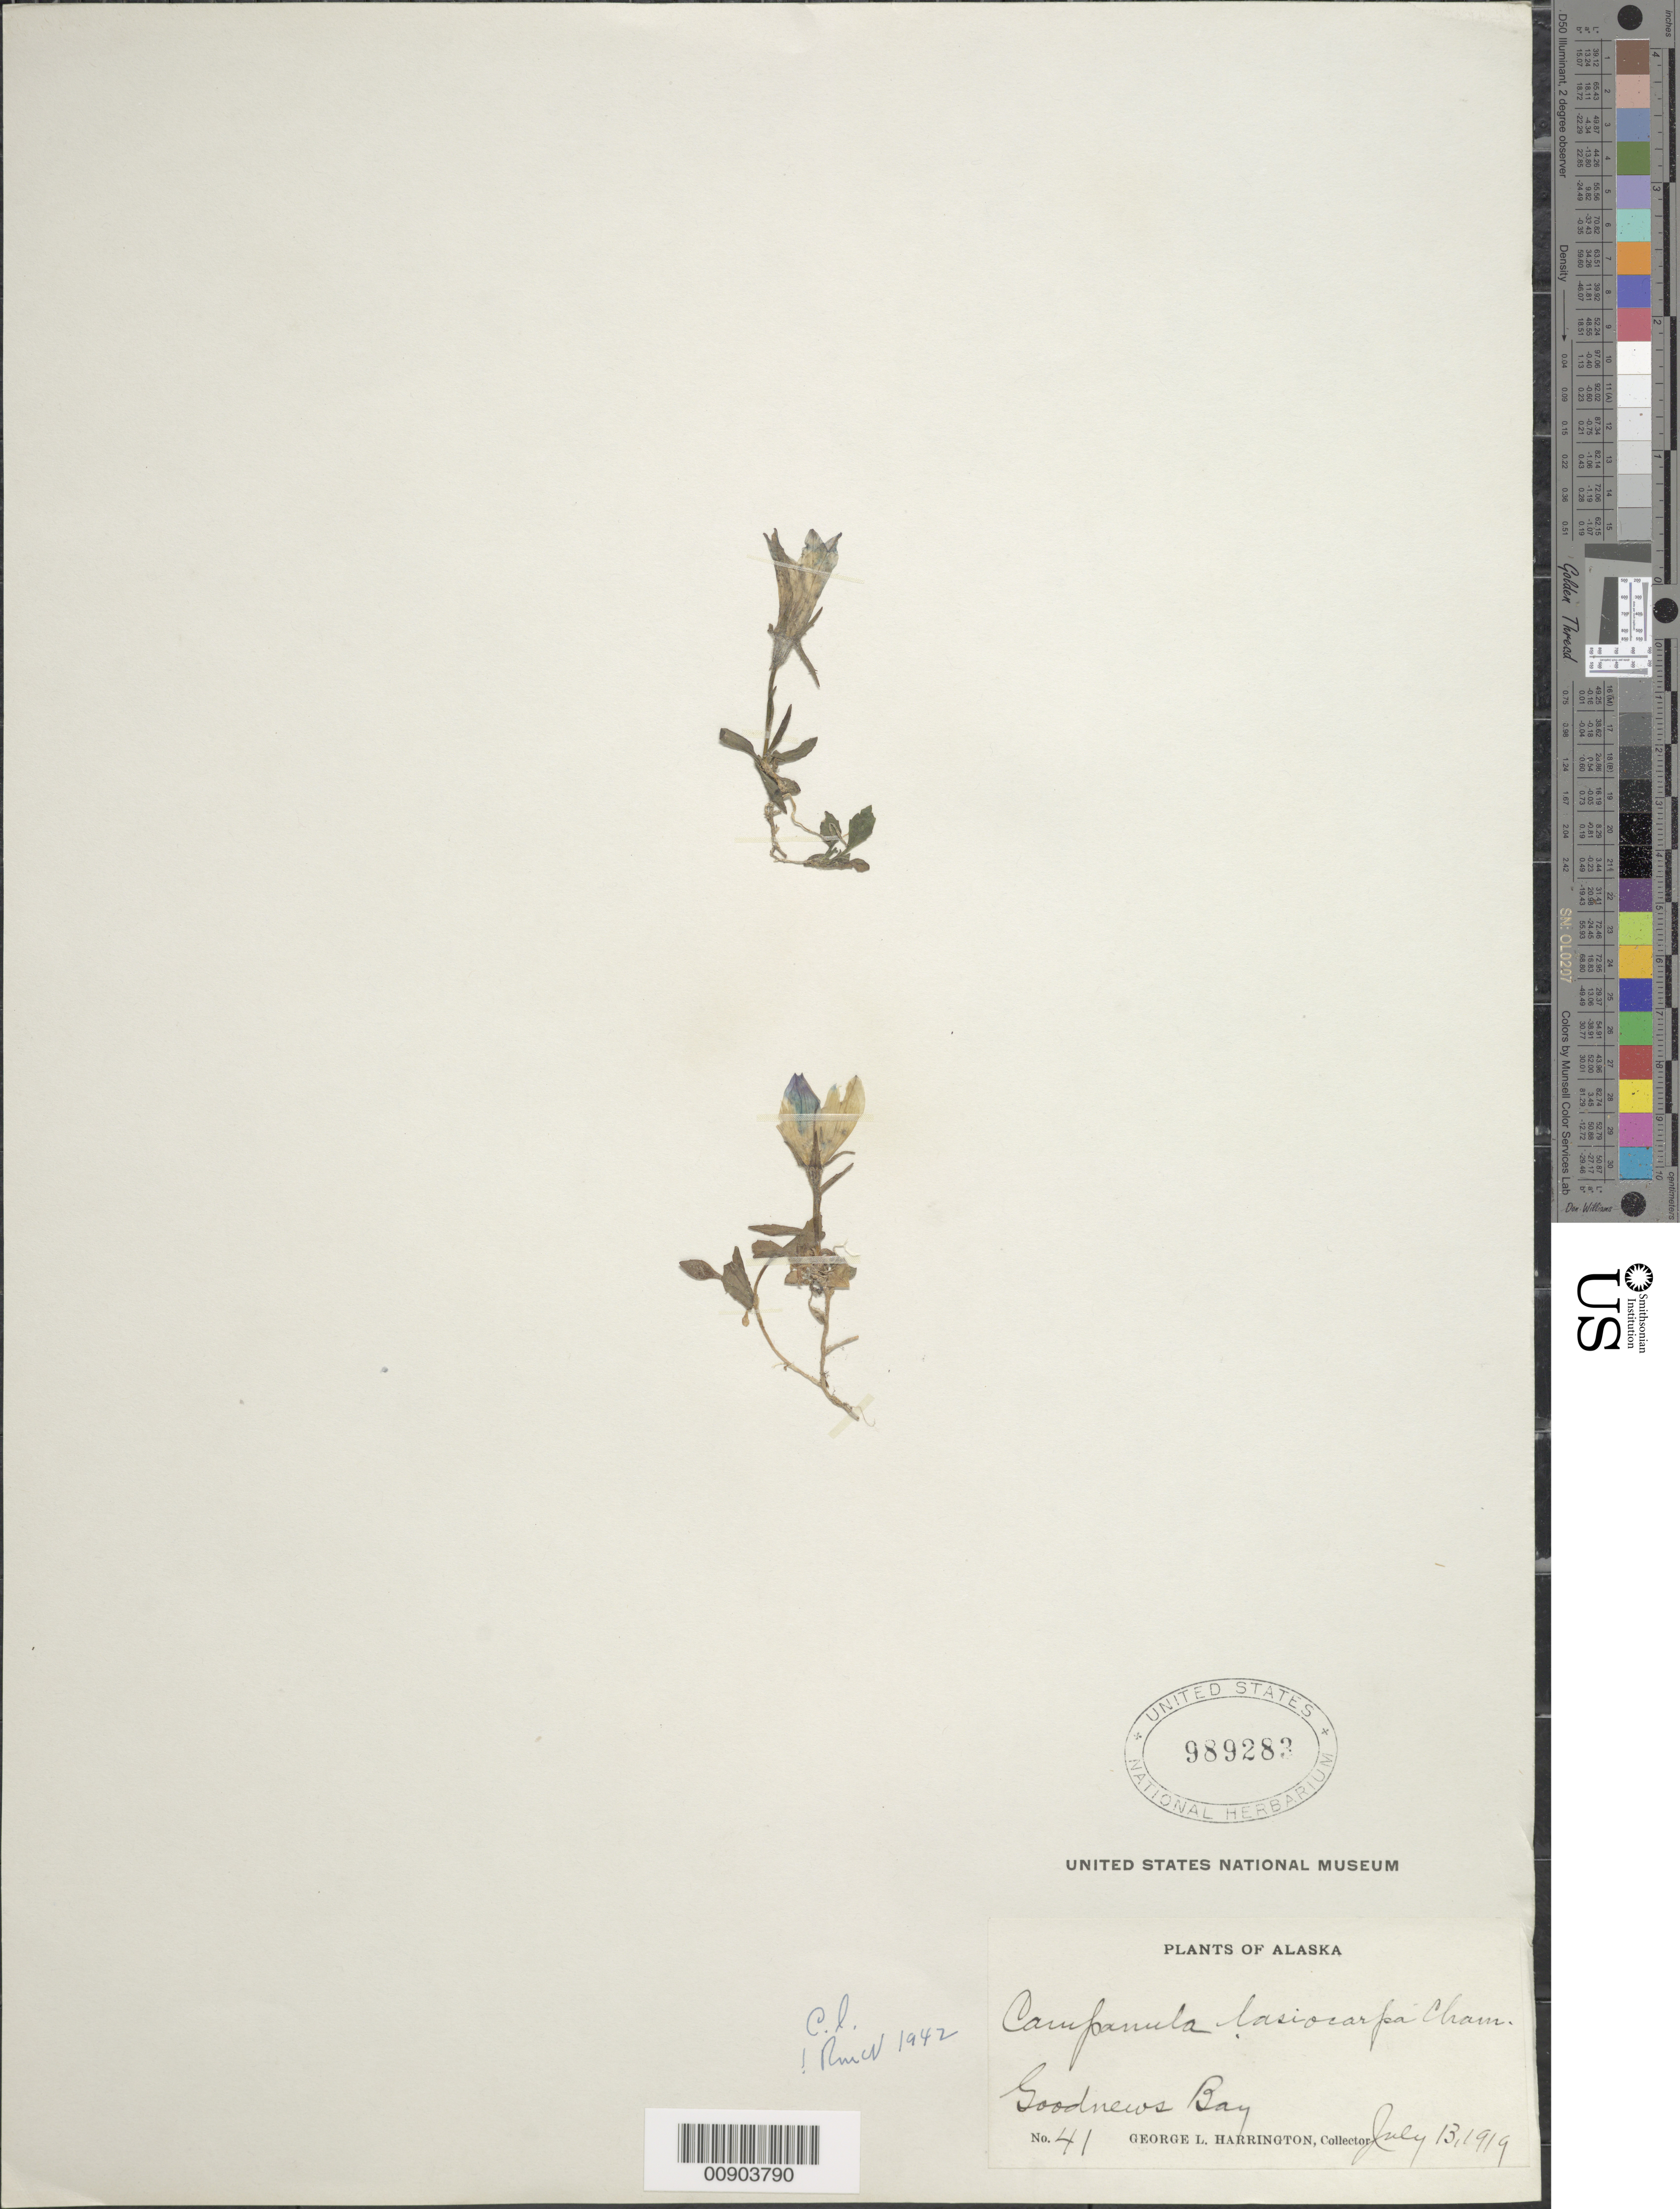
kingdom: Plantae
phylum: Tracheophyta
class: Magnoliopsida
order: Asterales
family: Campanulaceae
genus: Campanula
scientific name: Campanula lasiocarpa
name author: Cham.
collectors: G. Harrington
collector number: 41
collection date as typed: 13 Jul 1919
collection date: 1919-07-13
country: United States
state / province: Alaska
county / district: Bethel Census Area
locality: Goodnews Bay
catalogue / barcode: US 989283